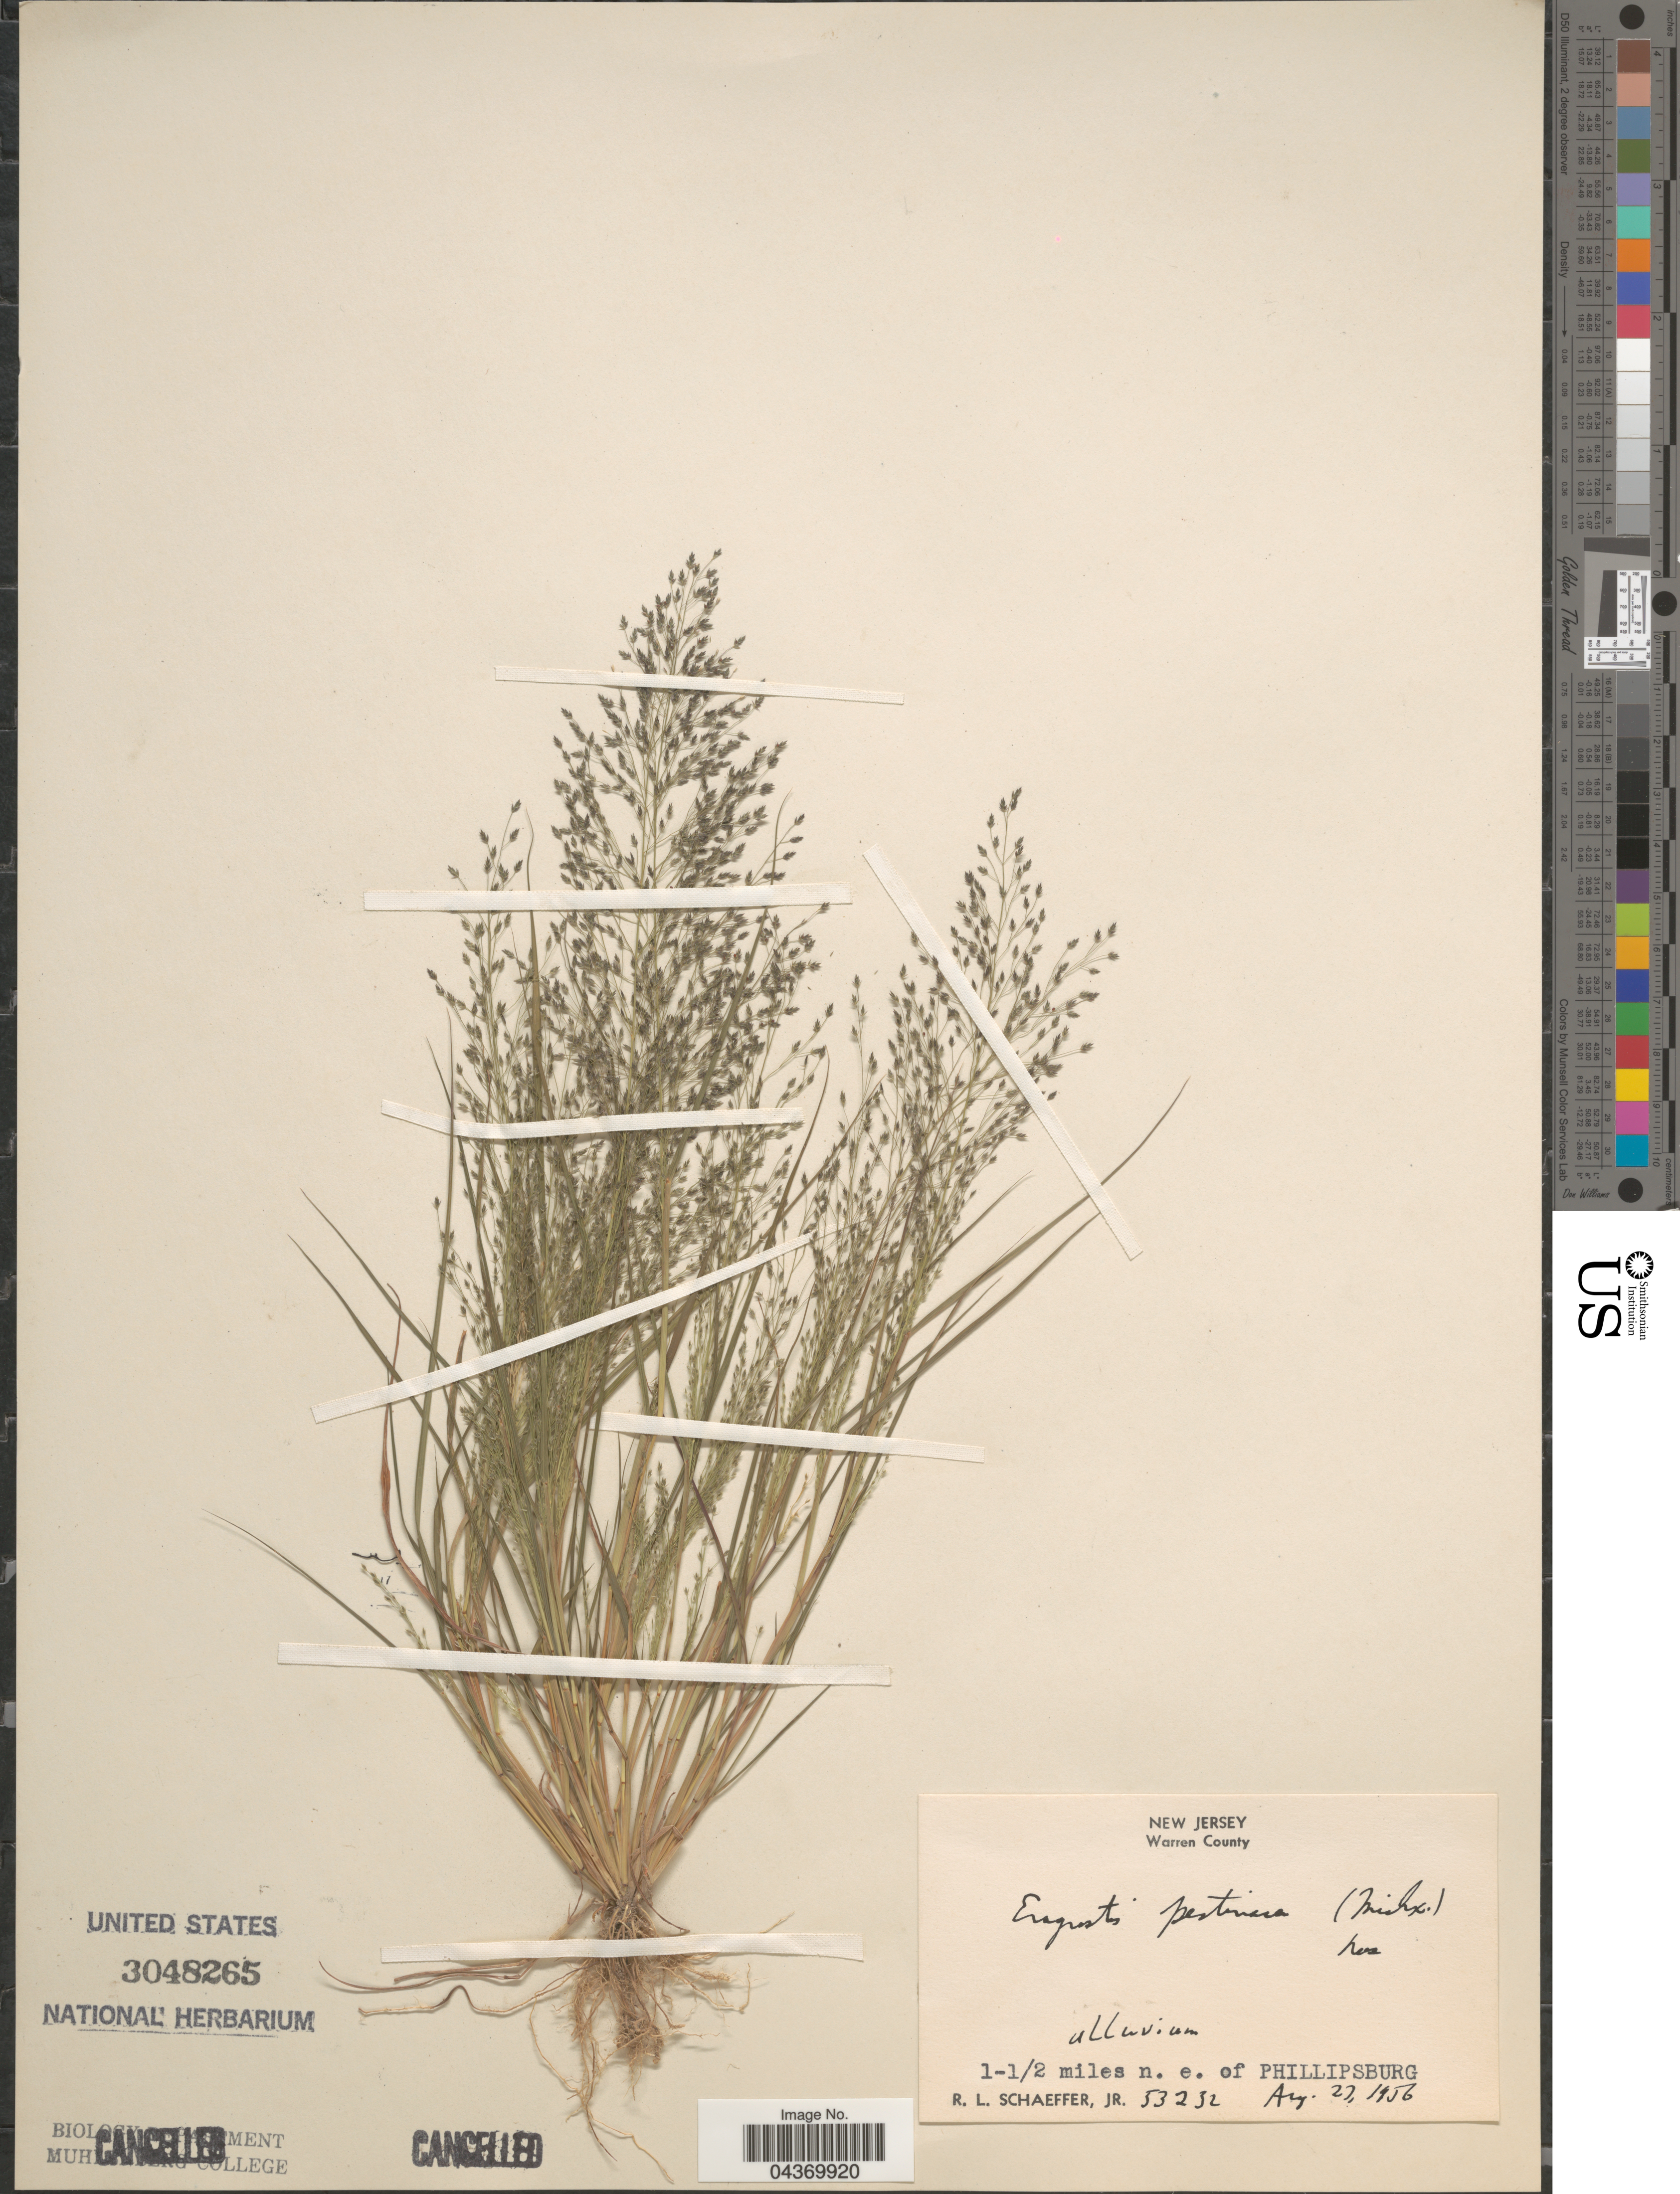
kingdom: Plantae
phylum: Tracheophyta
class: Liliopsida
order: Poales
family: Poaceae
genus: Eragrostis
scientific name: Eragrostis pectinacea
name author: (Michx.) Nees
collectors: R. L. Schaeffer Jr.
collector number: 53232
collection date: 1956-08-23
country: United States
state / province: New Jersey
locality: Warren County. 1-1/2 miles n. e. of Phillipsburg.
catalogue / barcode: US 3048265